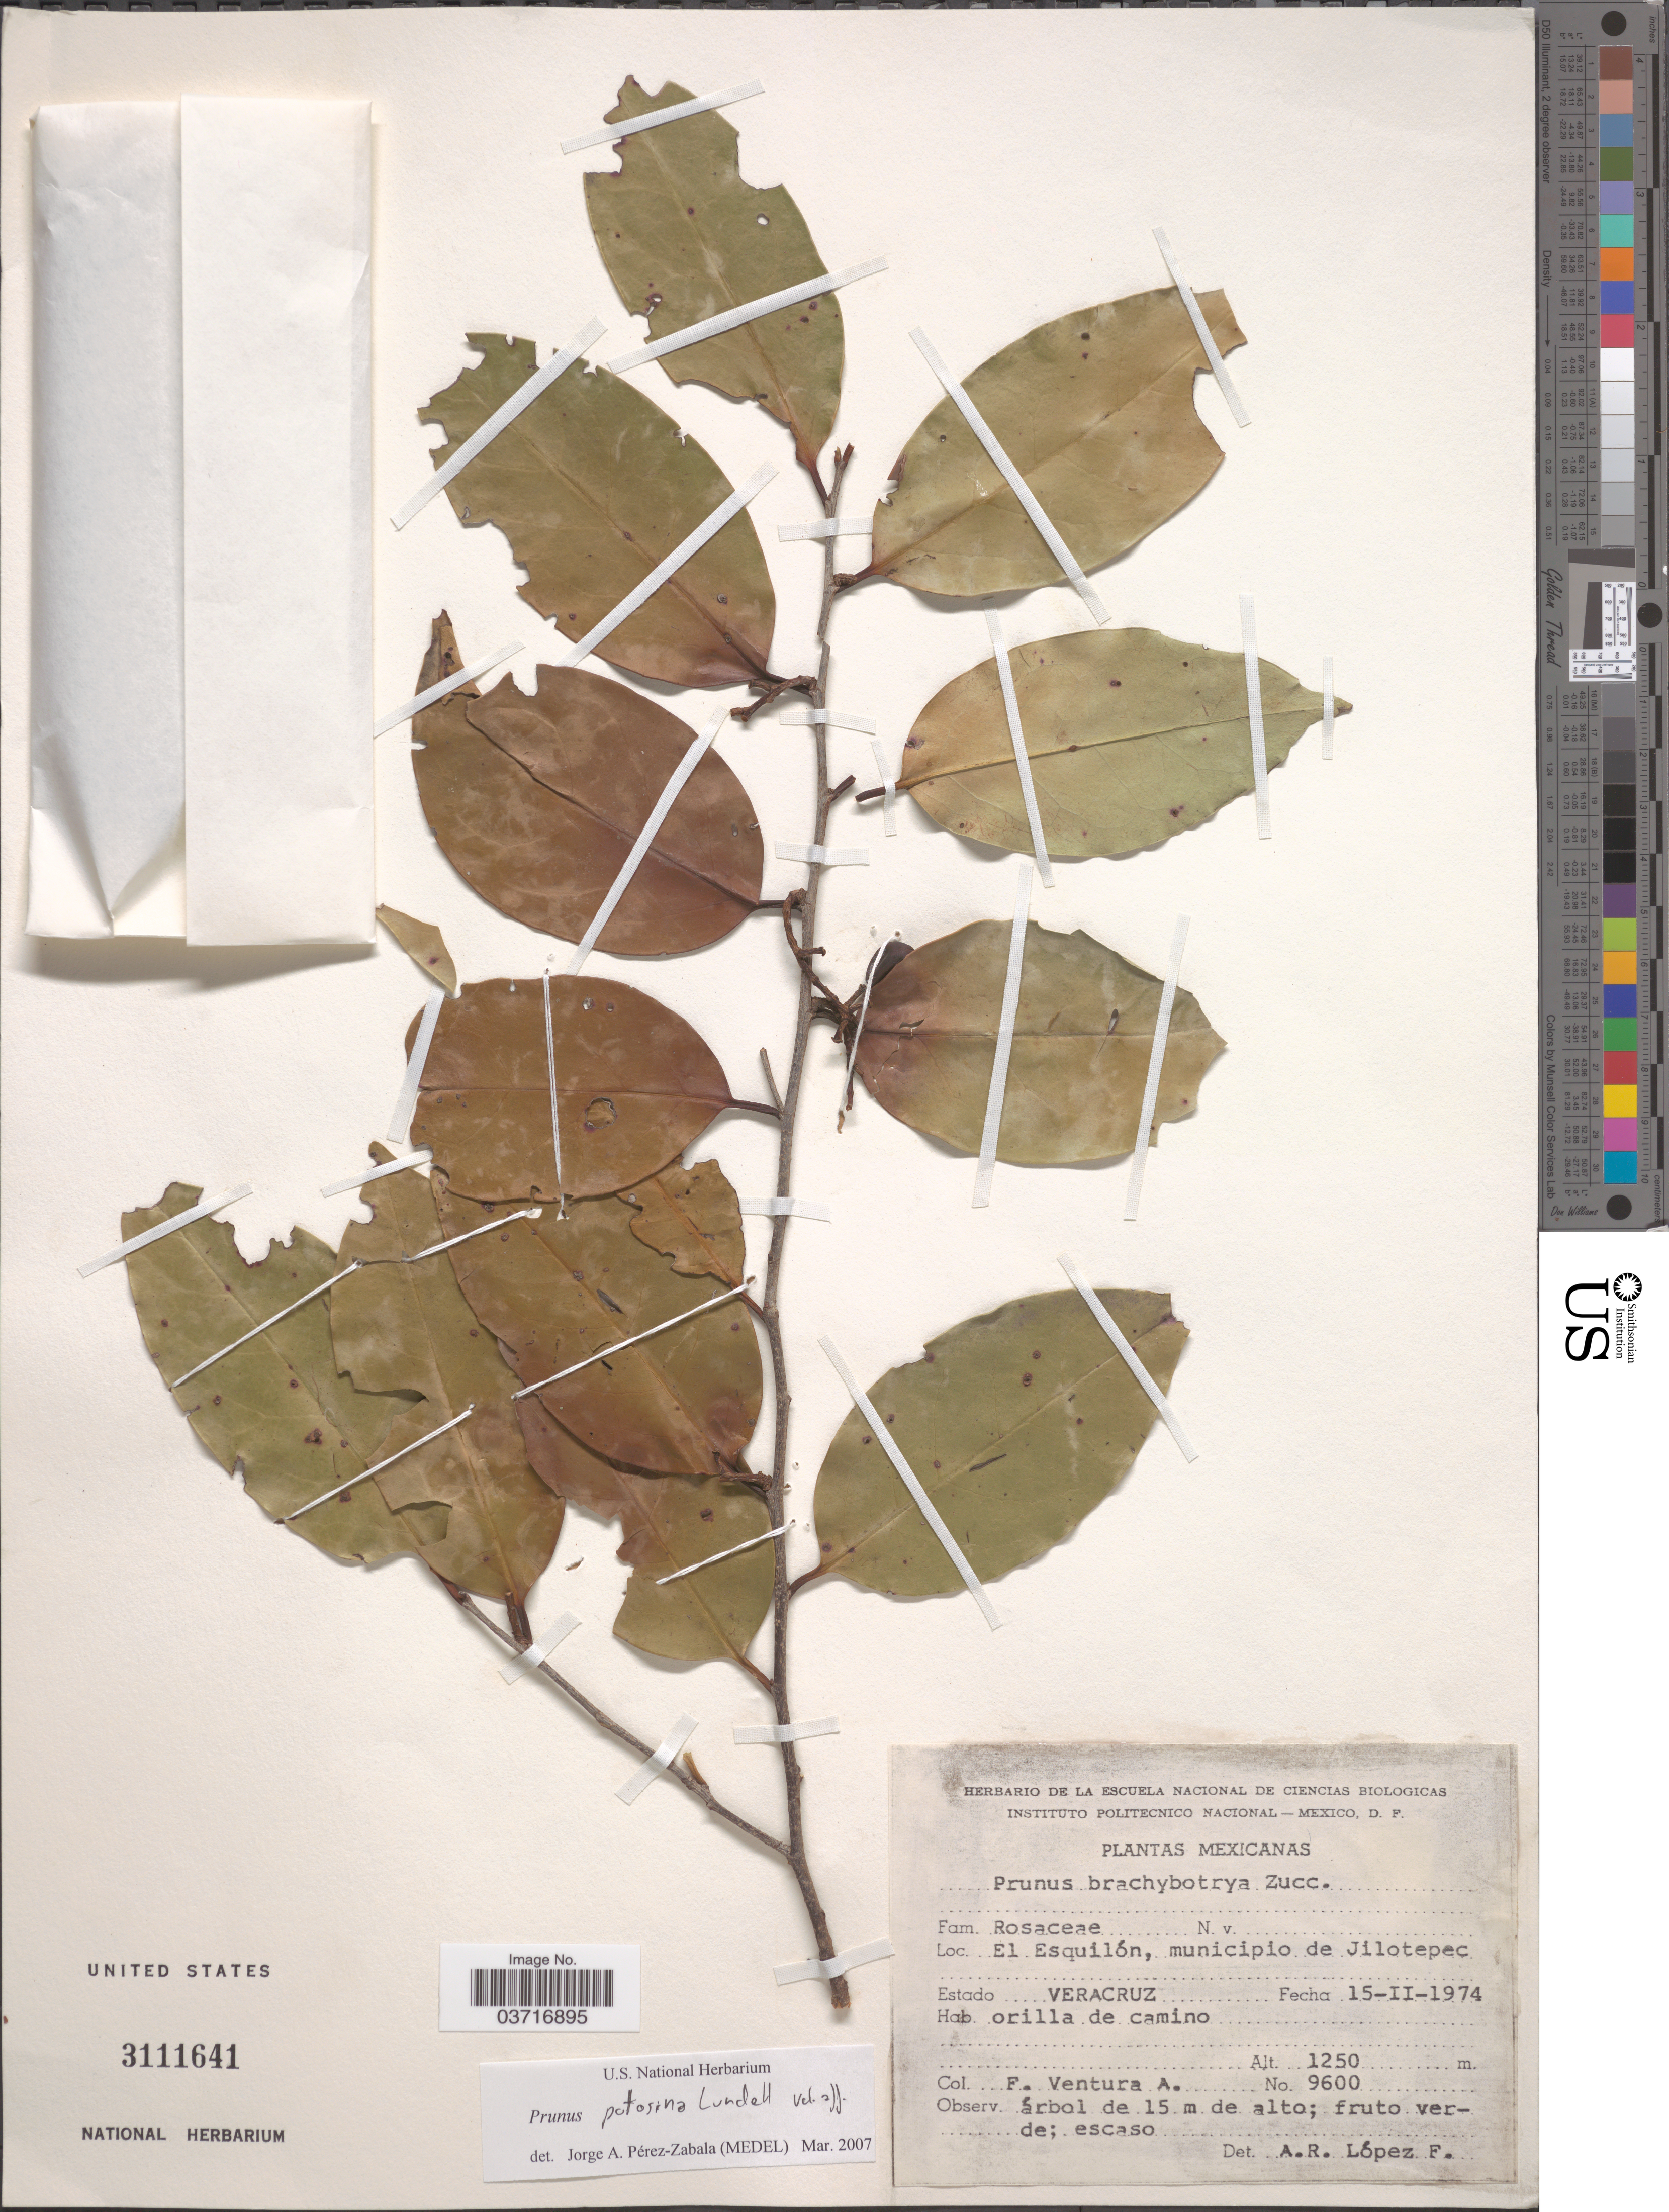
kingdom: Plantae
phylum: Tracheophyta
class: Magnoliopsida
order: Rosales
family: Rosaceae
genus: Prunus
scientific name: Prunus potosina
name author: Lundell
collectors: F. Ventura A.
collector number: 9600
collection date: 1974-02-15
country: Mexico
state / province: Veracruz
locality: El Esquilón, municipio de Jilotepec. Estado Veracruz.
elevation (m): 1250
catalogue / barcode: US 3111641